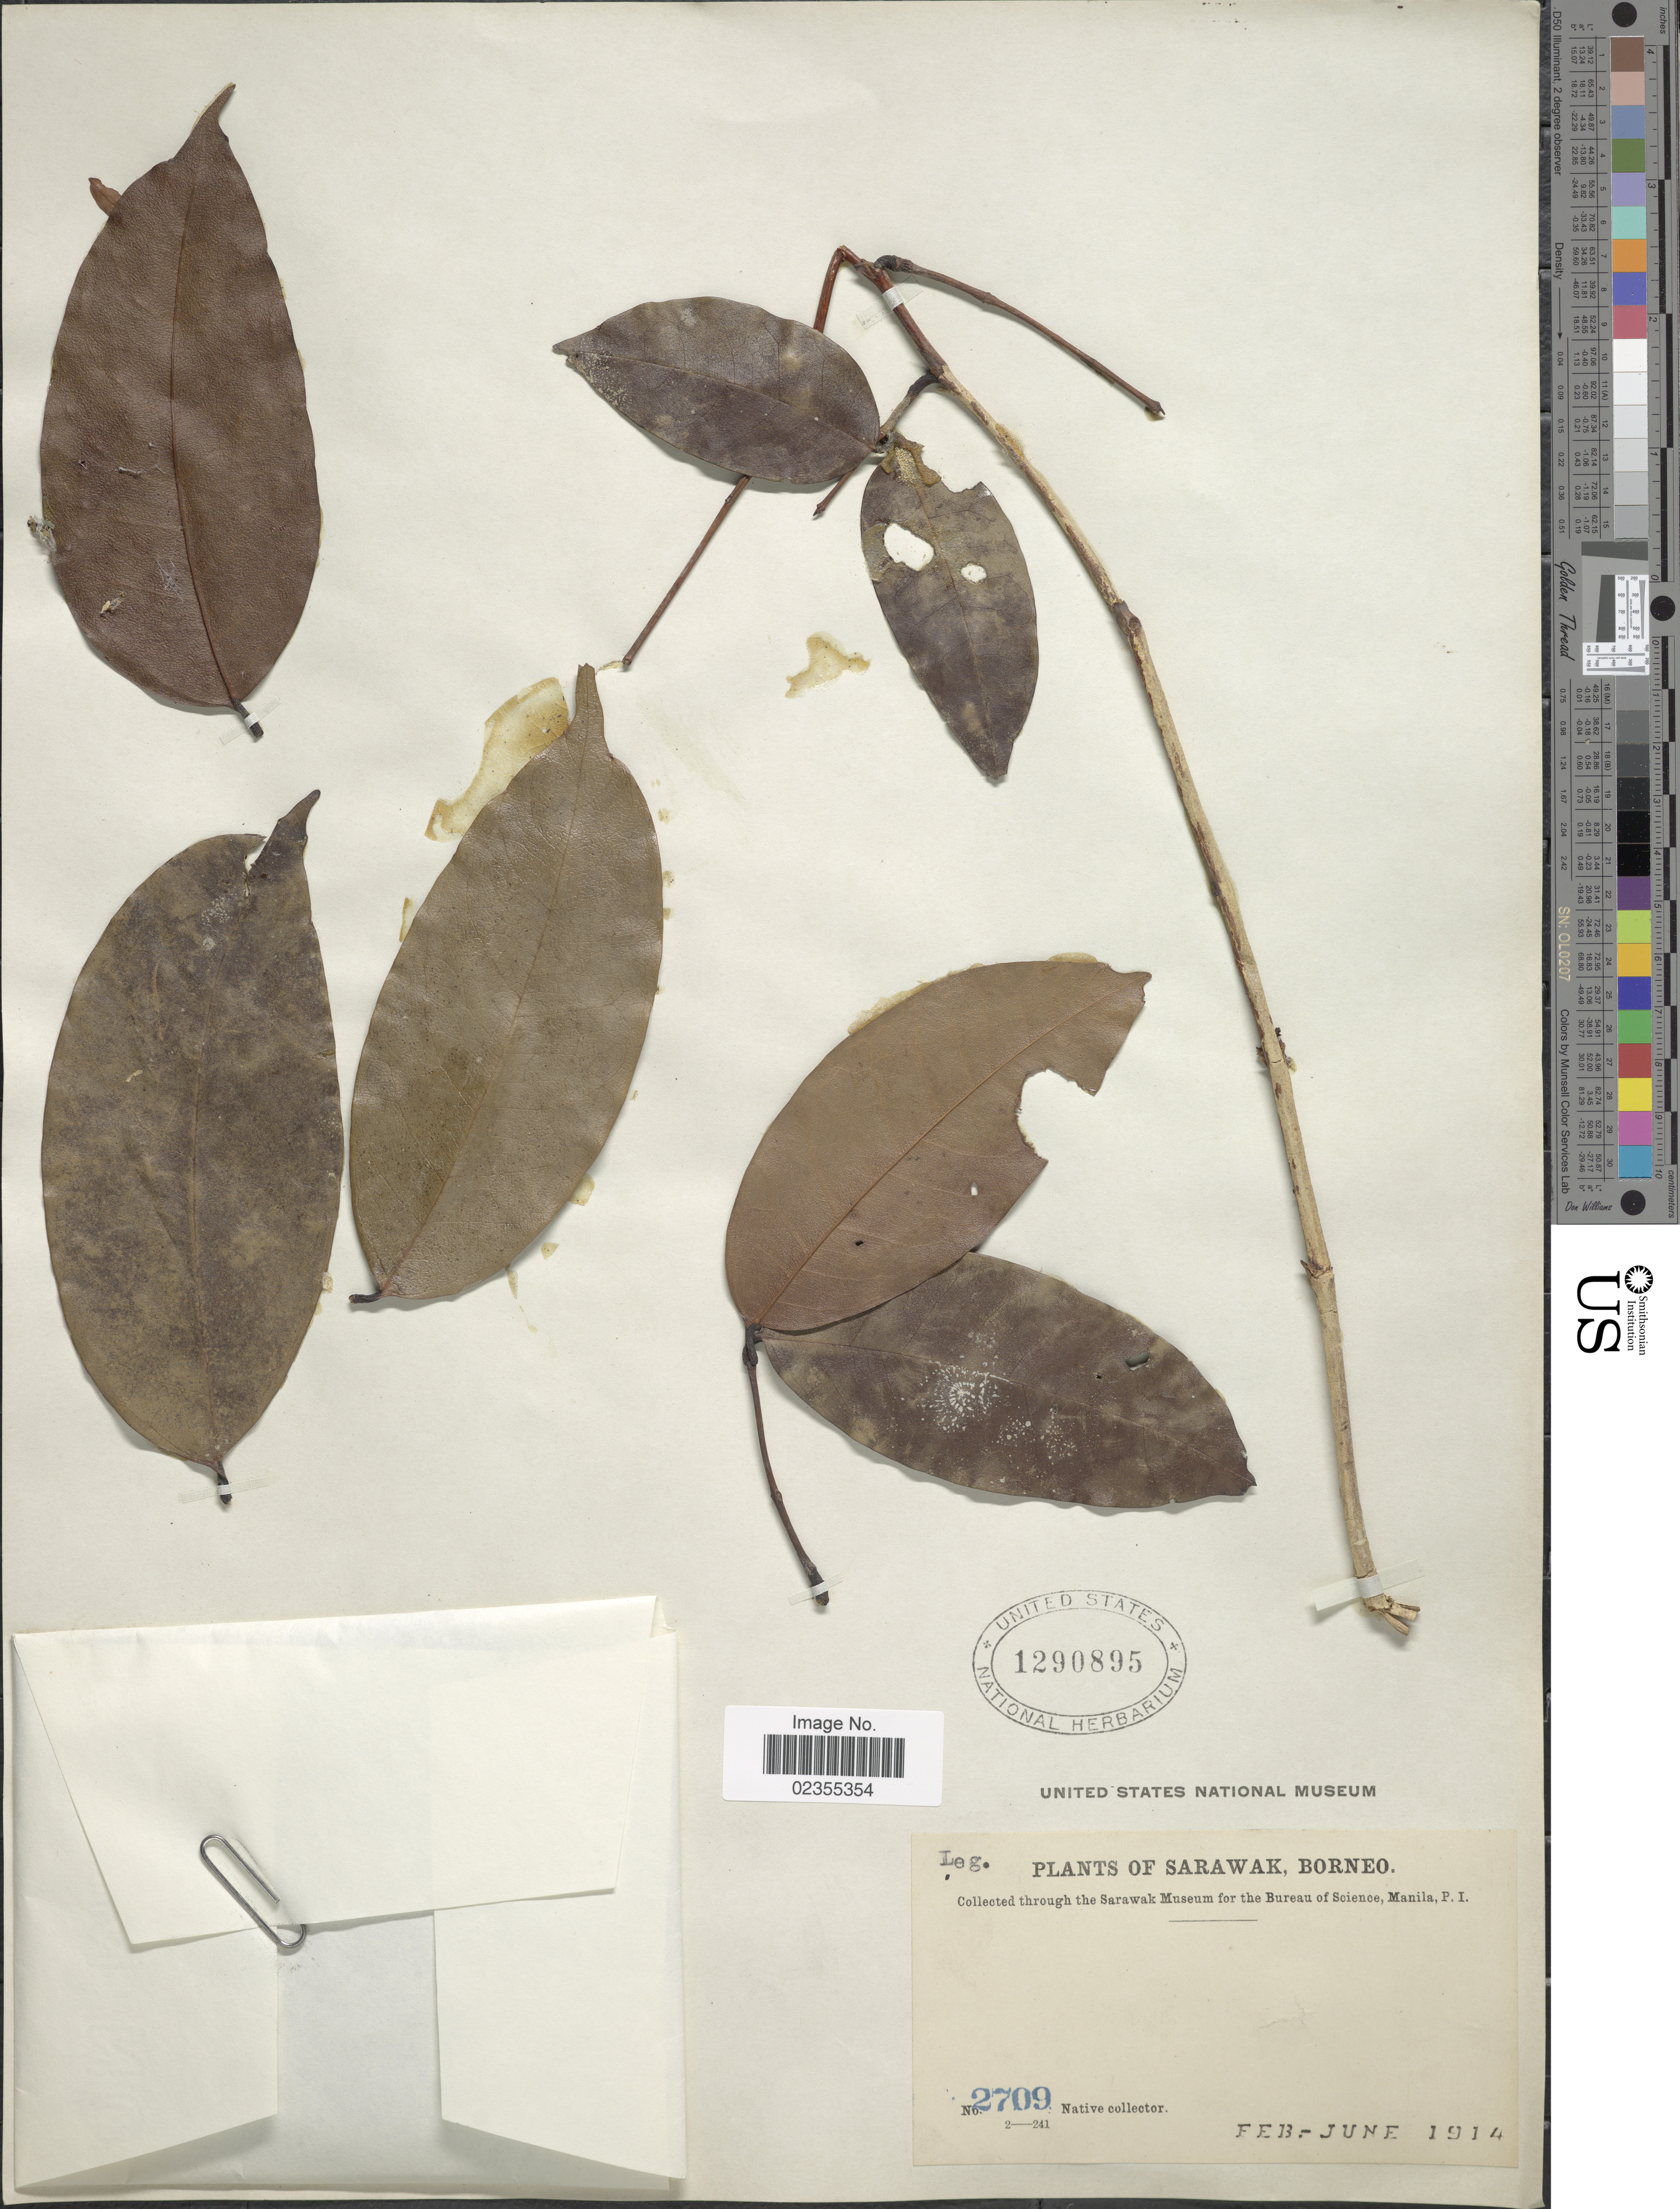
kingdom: Plantae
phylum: Tracheophyta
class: Magnoliopsida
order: Fabales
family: Fabaceae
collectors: Native collector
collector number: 2709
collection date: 1914-02/1914-06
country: Malaysia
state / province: Sarawak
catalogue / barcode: US 1290895